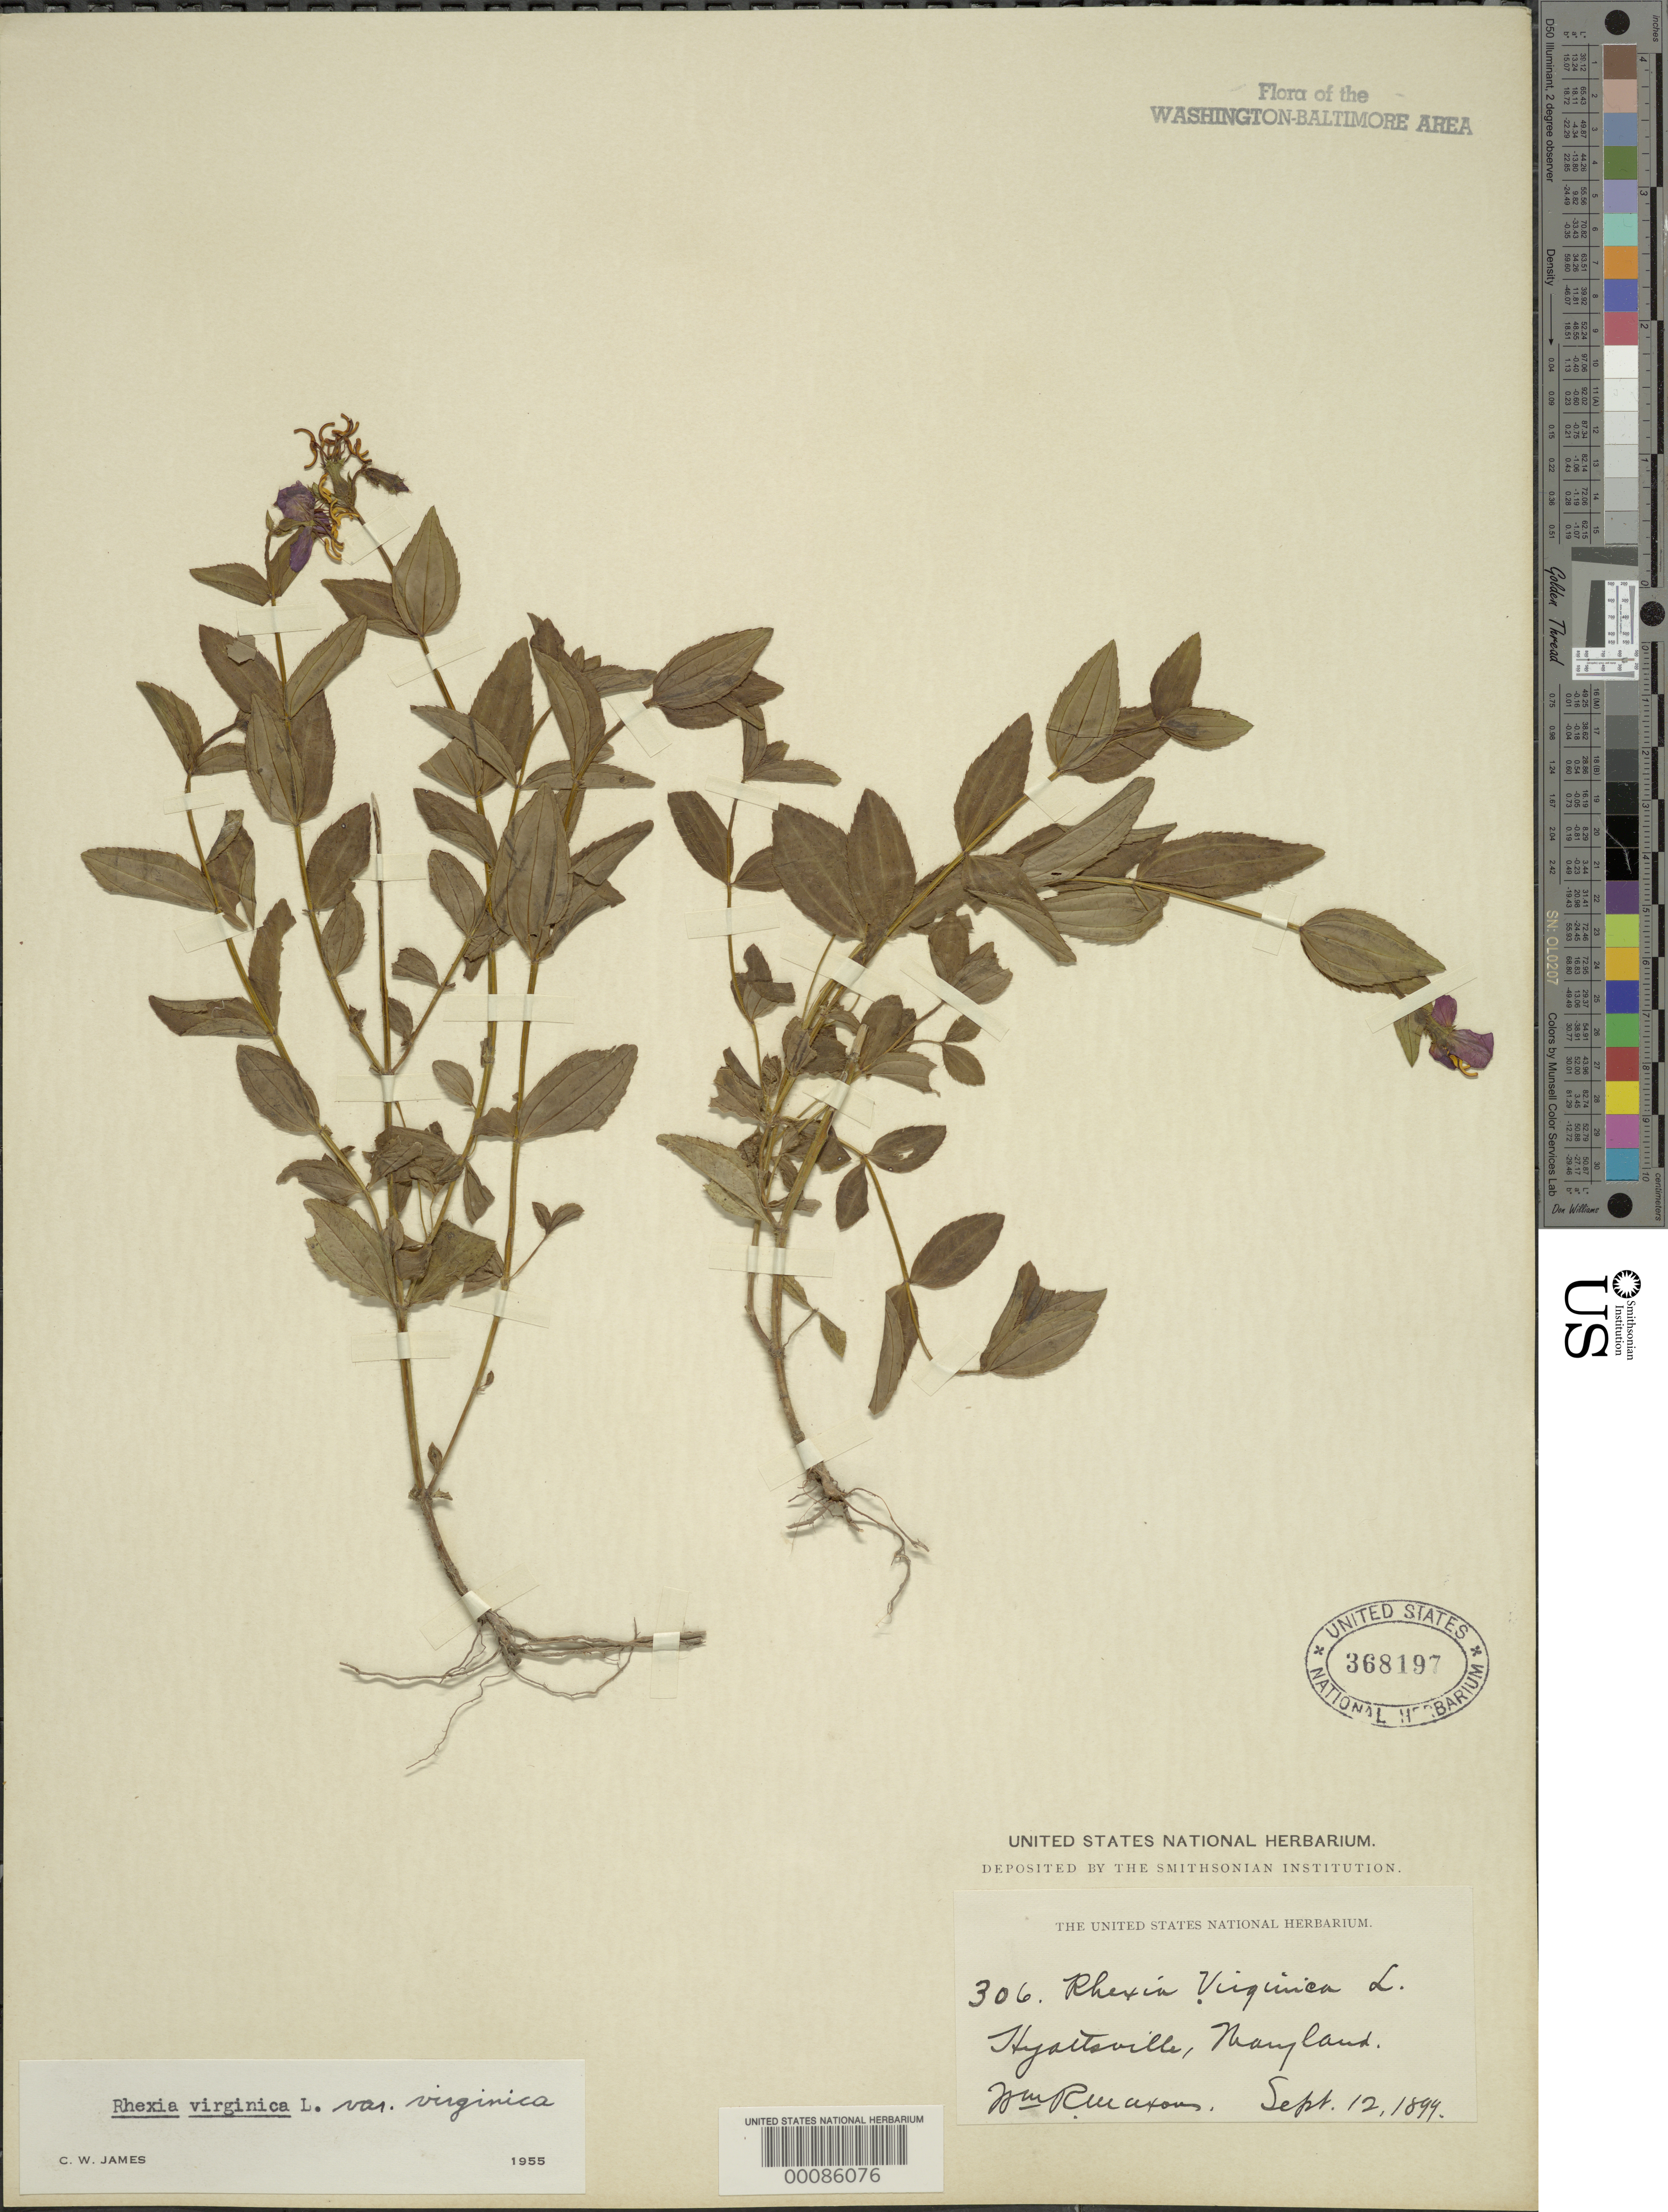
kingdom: Plantae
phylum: Tracheophyta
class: Magnoliopsida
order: Myrtales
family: Melastomataceae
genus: Rhexia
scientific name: Rhexia virginica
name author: L.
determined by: James, C. W.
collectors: W. R. Maxon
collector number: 306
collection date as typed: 12 Sep 1899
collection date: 1899-09-12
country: United States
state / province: Maryland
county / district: Prince George's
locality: Hyattsville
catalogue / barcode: US 368197